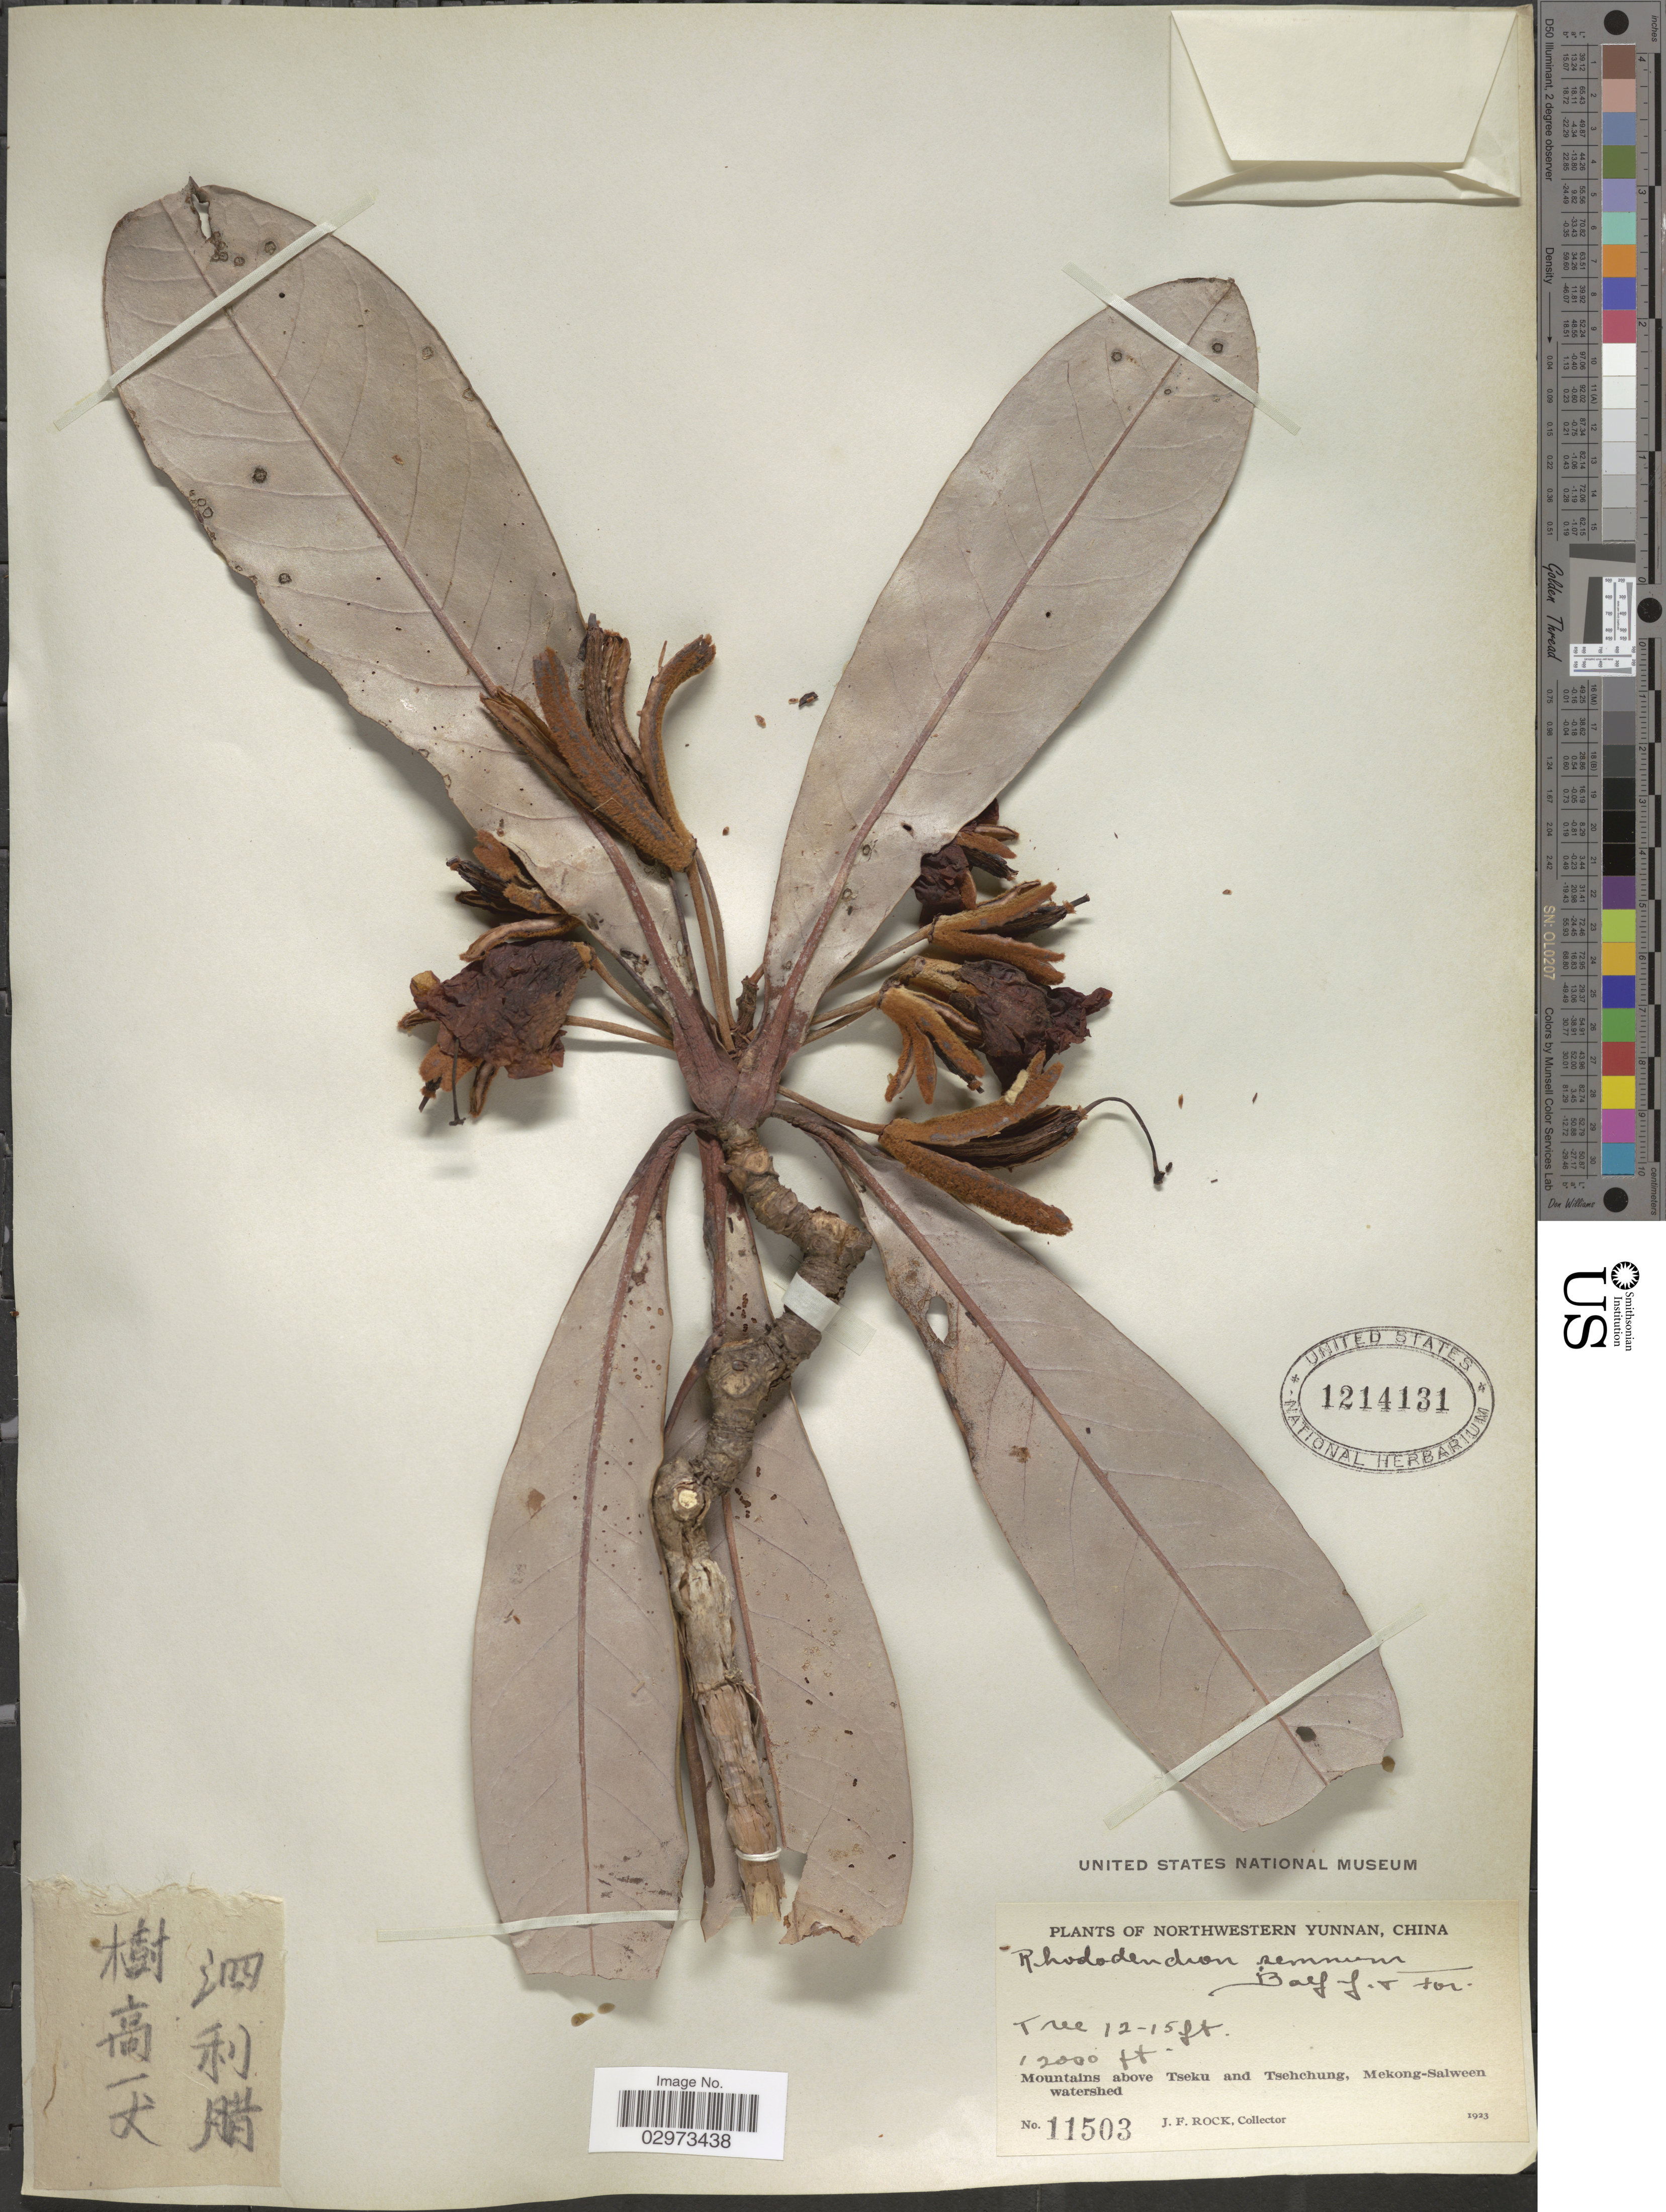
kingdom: Plantae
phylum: Tracheophyta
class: Magnoliopsida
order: Ericales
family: Ericaceae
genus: Rhododendron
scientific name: Rhododendron semnum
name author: Balf. f. & W.W. Sm.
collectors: J. Rock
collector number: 11503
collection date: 1923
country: China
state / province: Yunnan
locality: Northwestern Yunnan. Mountains above Tseku and Tsehchung, Mekong-Salween watershed.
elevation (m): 3658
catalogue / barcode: US 1214131